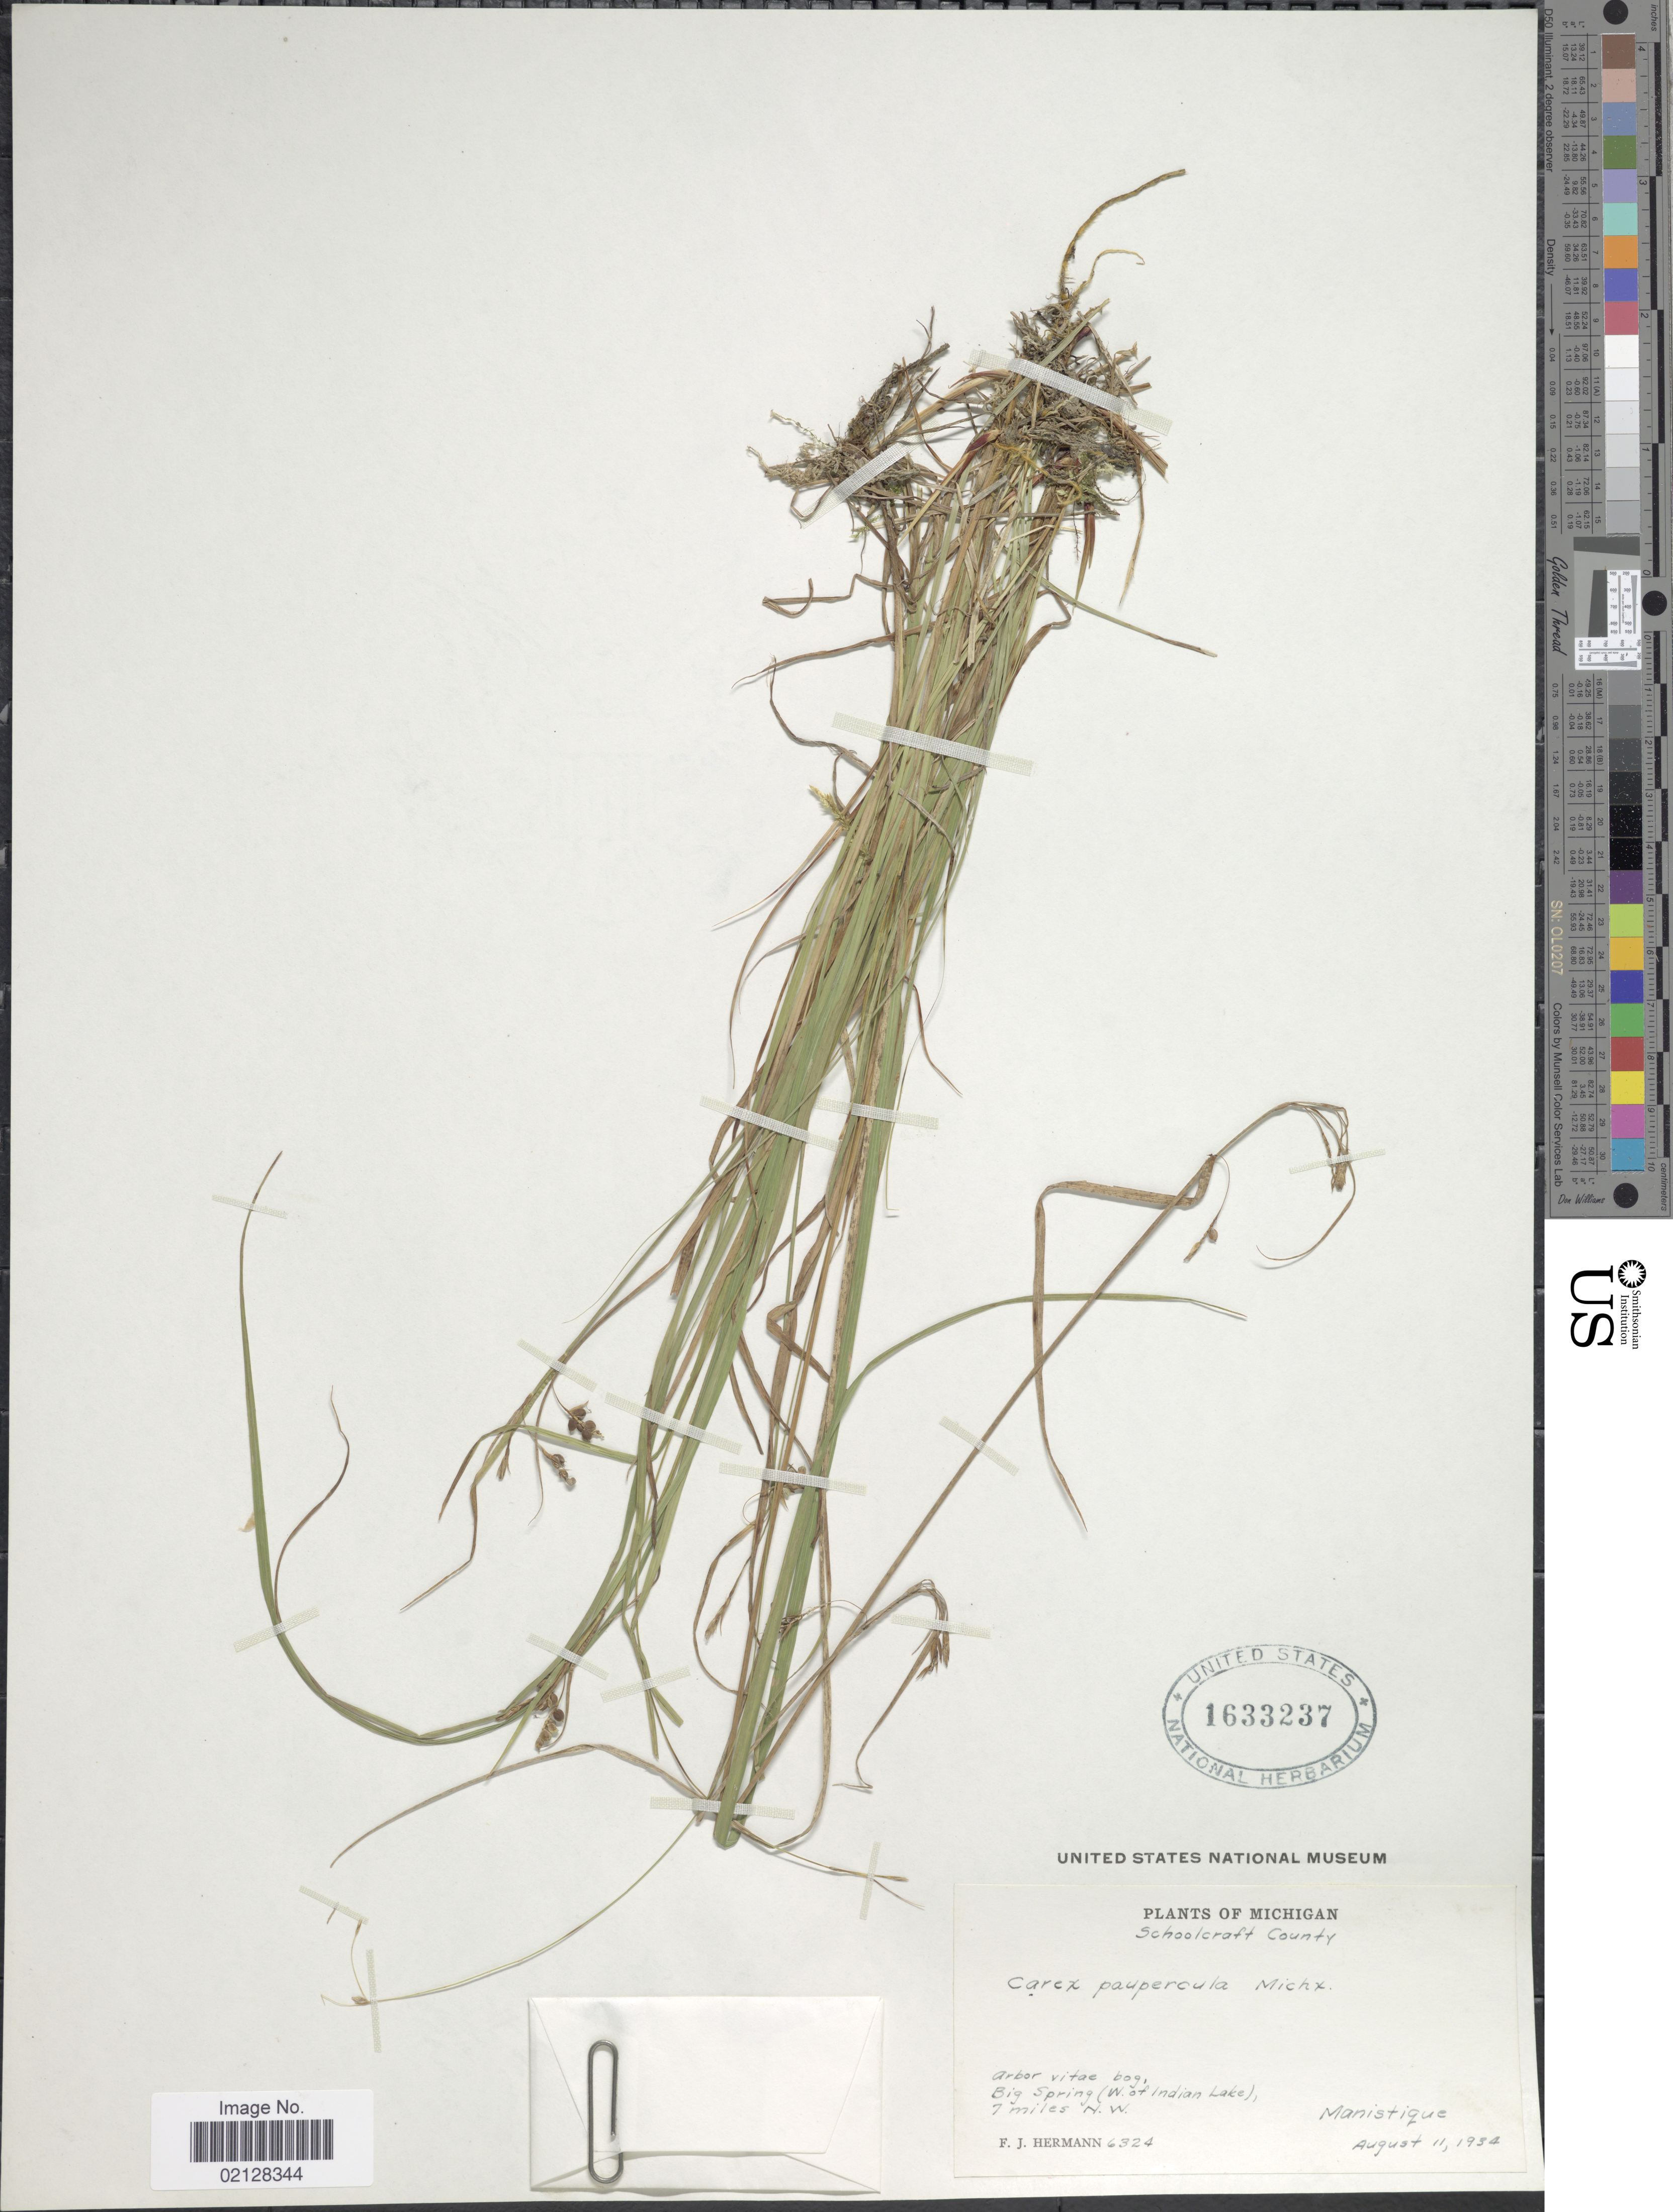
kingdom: Plantae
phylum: Tracheophyta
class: Liliopsida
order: Poales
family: Cyperaceae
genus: Carex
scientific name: Carex magellanica subsp. irrigua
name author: (Wahlenb.) Hiitonen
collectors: F. J. Hermann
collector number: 6324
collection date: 1934-08-11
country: United States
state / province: Michigan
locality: Schoolcraft County. Big Spring (W. of Indian Lake), 7 miles N.W. Manistique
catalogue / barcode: US 1633237